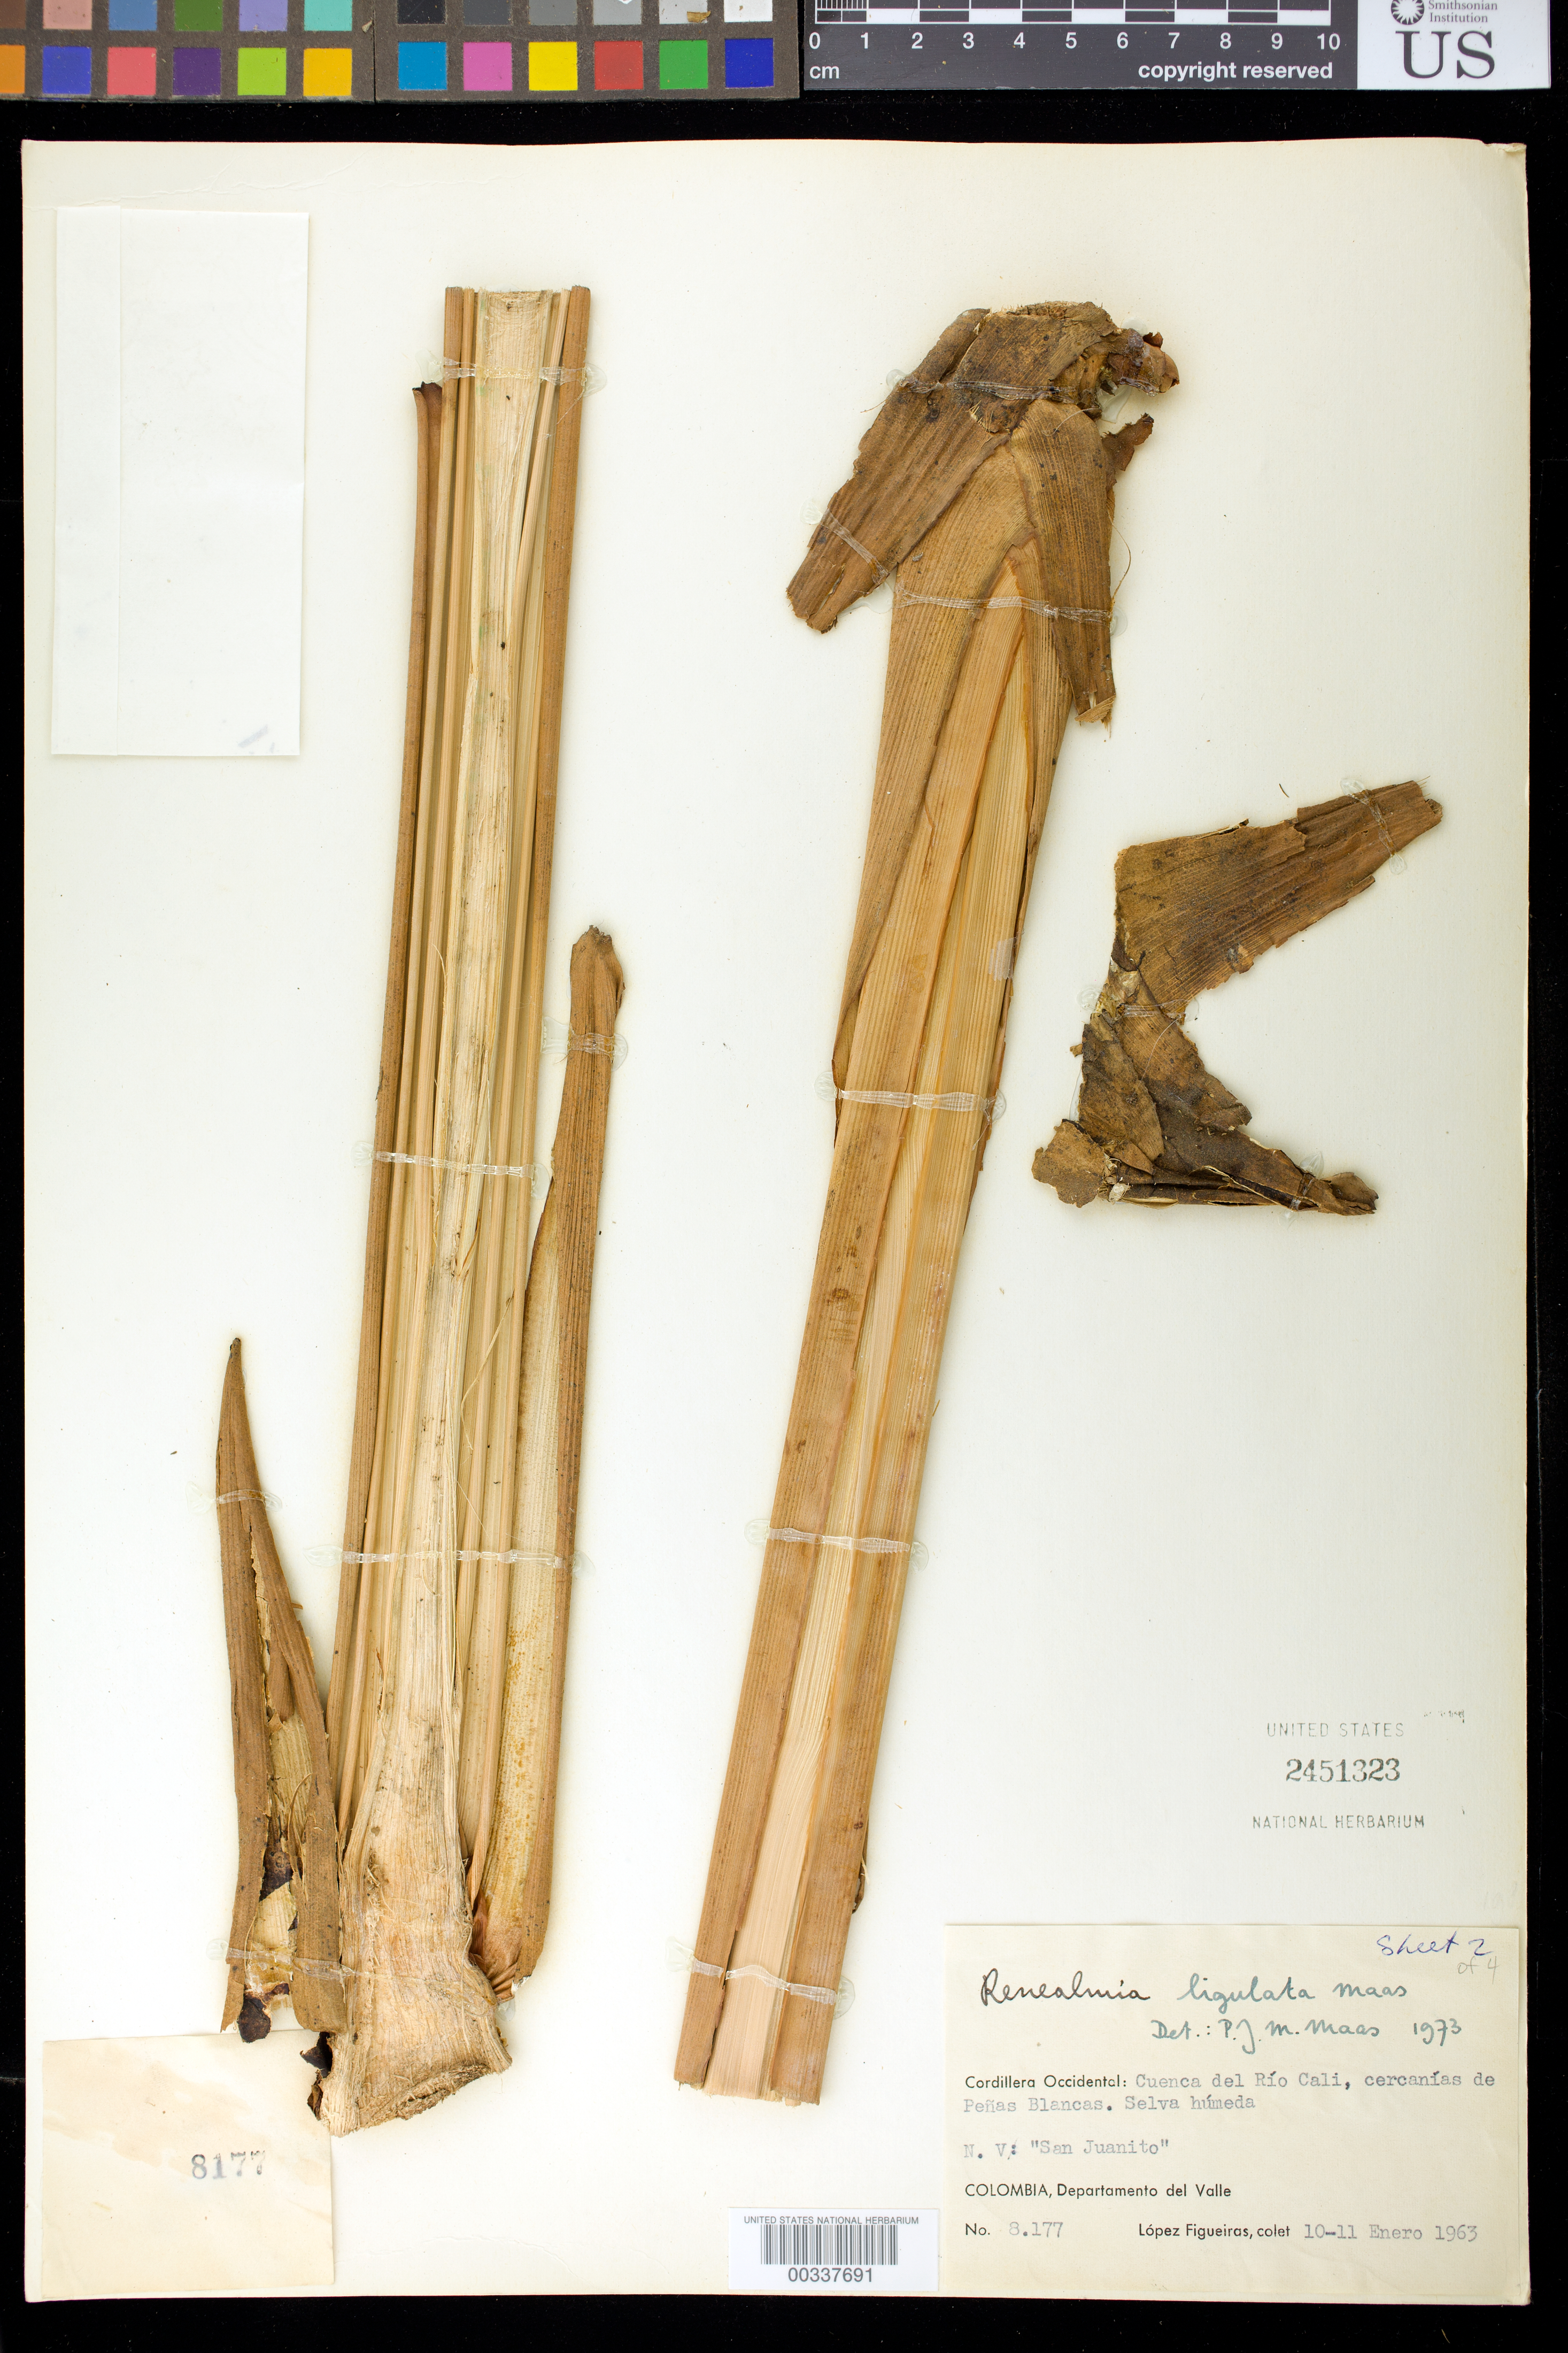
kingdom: Plantae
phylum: Tracheophyta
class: Liliopsida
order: Zingiberales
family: Zingiberaceae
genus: Renealmia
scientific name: Renealmia ligulata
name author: Maas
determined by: Maas, Paul J. M.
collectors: M. López Figueiras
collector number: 8177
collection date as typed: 10 Jan 1963 to 11 Jan 1963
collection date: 1963-01-10/1963-01-11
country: Colombia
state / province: Valle del Cauca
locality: Cordillera Occidental: Cuenca del Rio Cali, Cercanias de Penas Blancas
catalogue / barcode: US 2451323